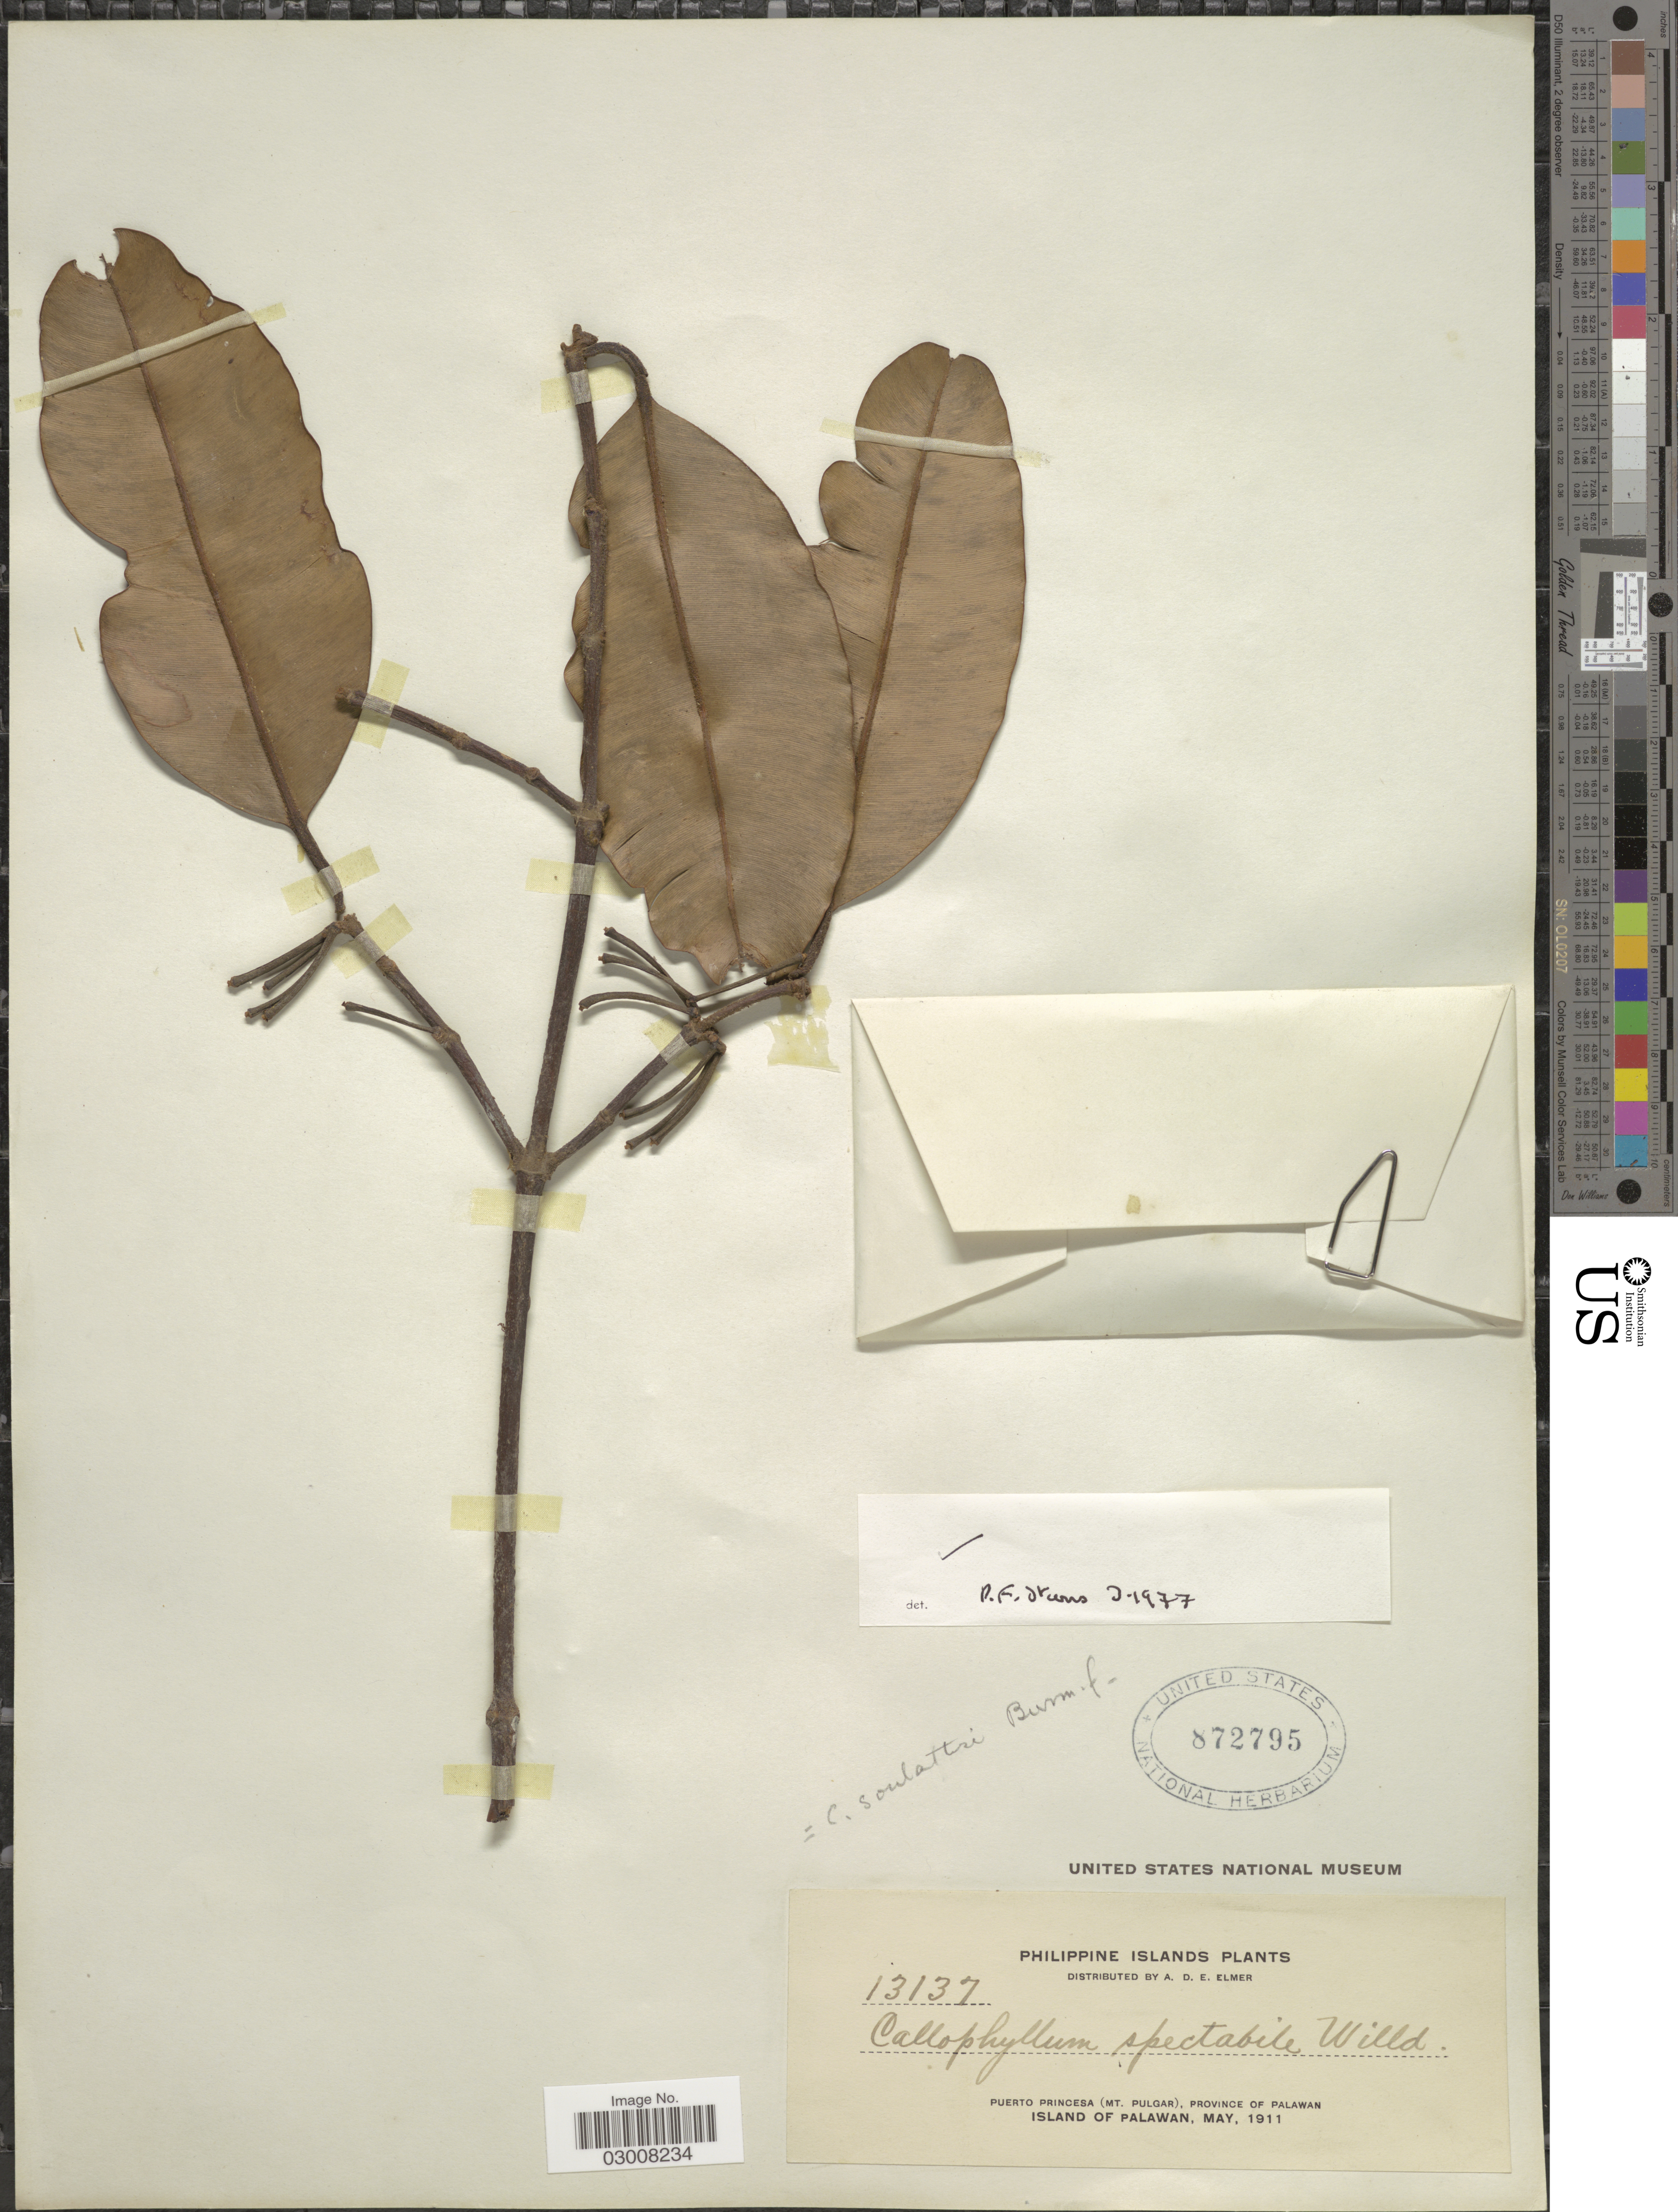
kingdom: Plantae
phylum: Tracheophyta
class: Magnoliopsida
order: Malpighiales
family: Calophyllaceae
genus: Calophyllum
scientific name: Calophyllum soulattri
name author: Burm. f.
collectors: A. D. E. Elmer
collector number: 13137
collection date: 1911-05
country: Philippines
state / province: Mimaropa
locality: Puerto Princesa (Mt. Pulgar), Province of Palawan, Island of Palawan.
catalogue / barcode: US 872795